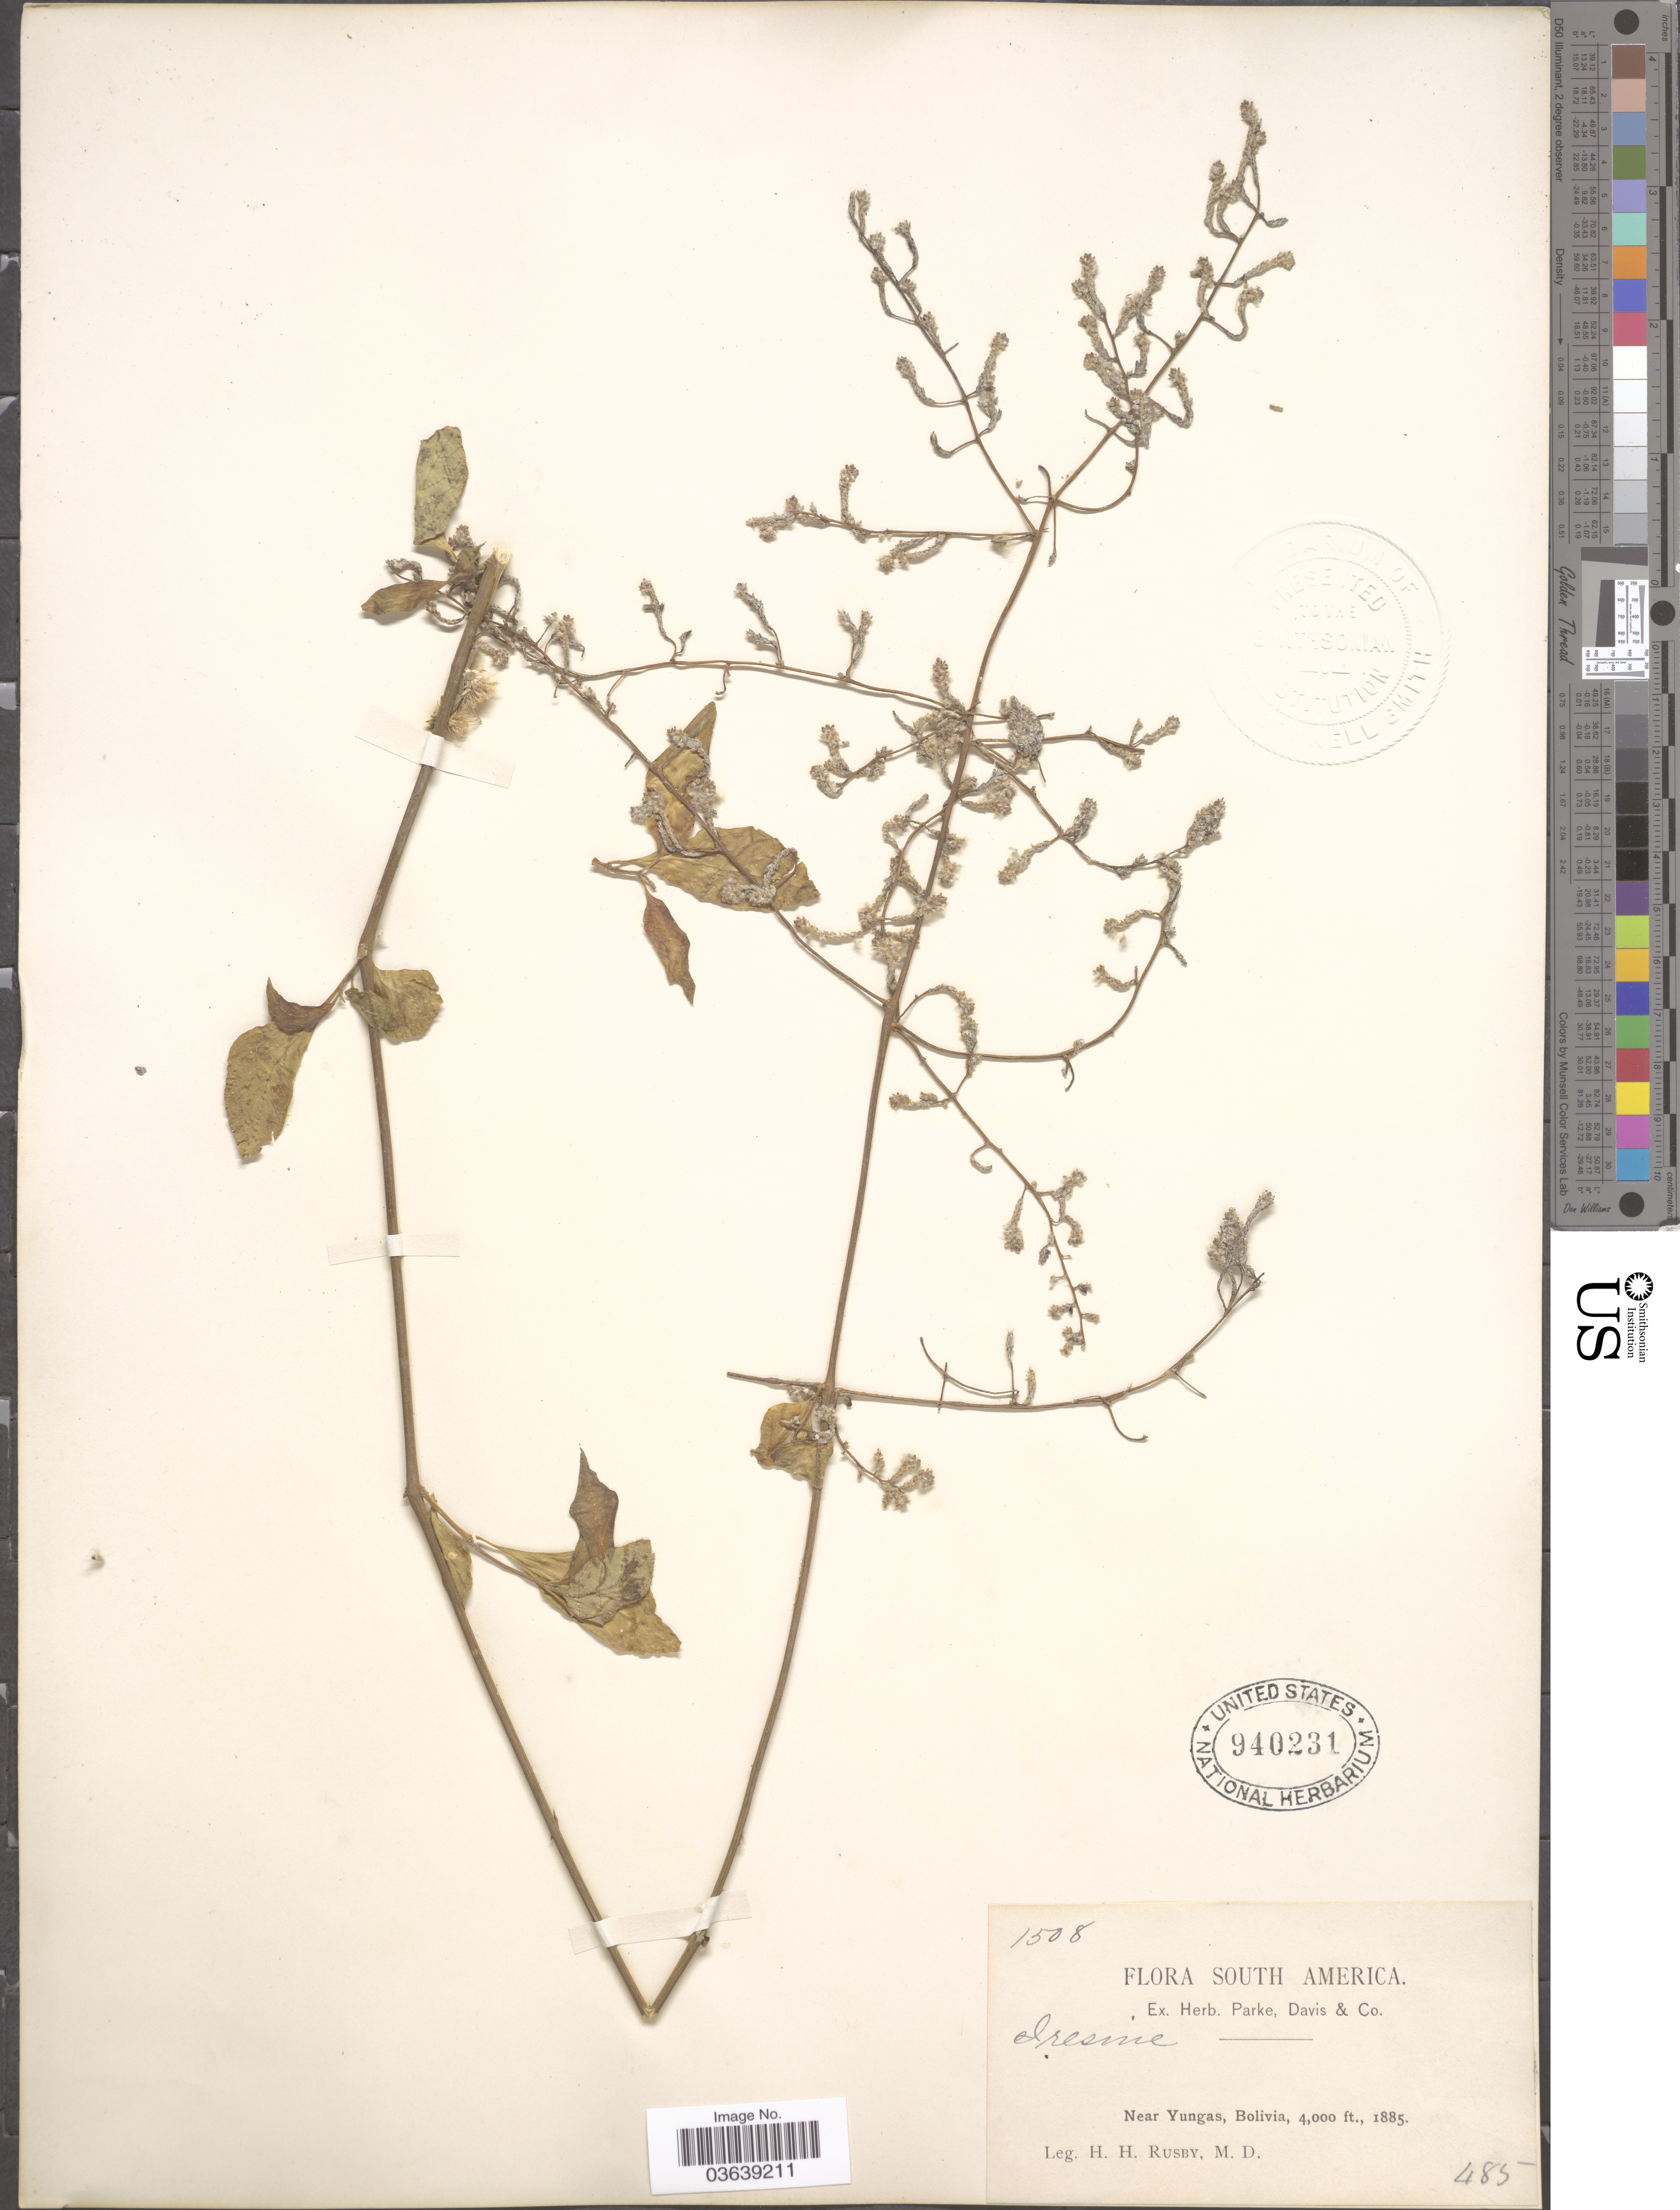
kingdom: Plantae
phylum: Tracheophyta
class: Magnoliopsida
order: Caryophyllales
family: Amaranthaceae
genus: Iresine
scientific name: Iresine angustifolia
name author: Euphrasén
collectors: H. H. Rusby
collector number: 1508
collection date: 1885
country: Bolivia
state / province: La Paz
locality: Near Yungas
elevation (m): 1219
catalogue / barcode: US 940231